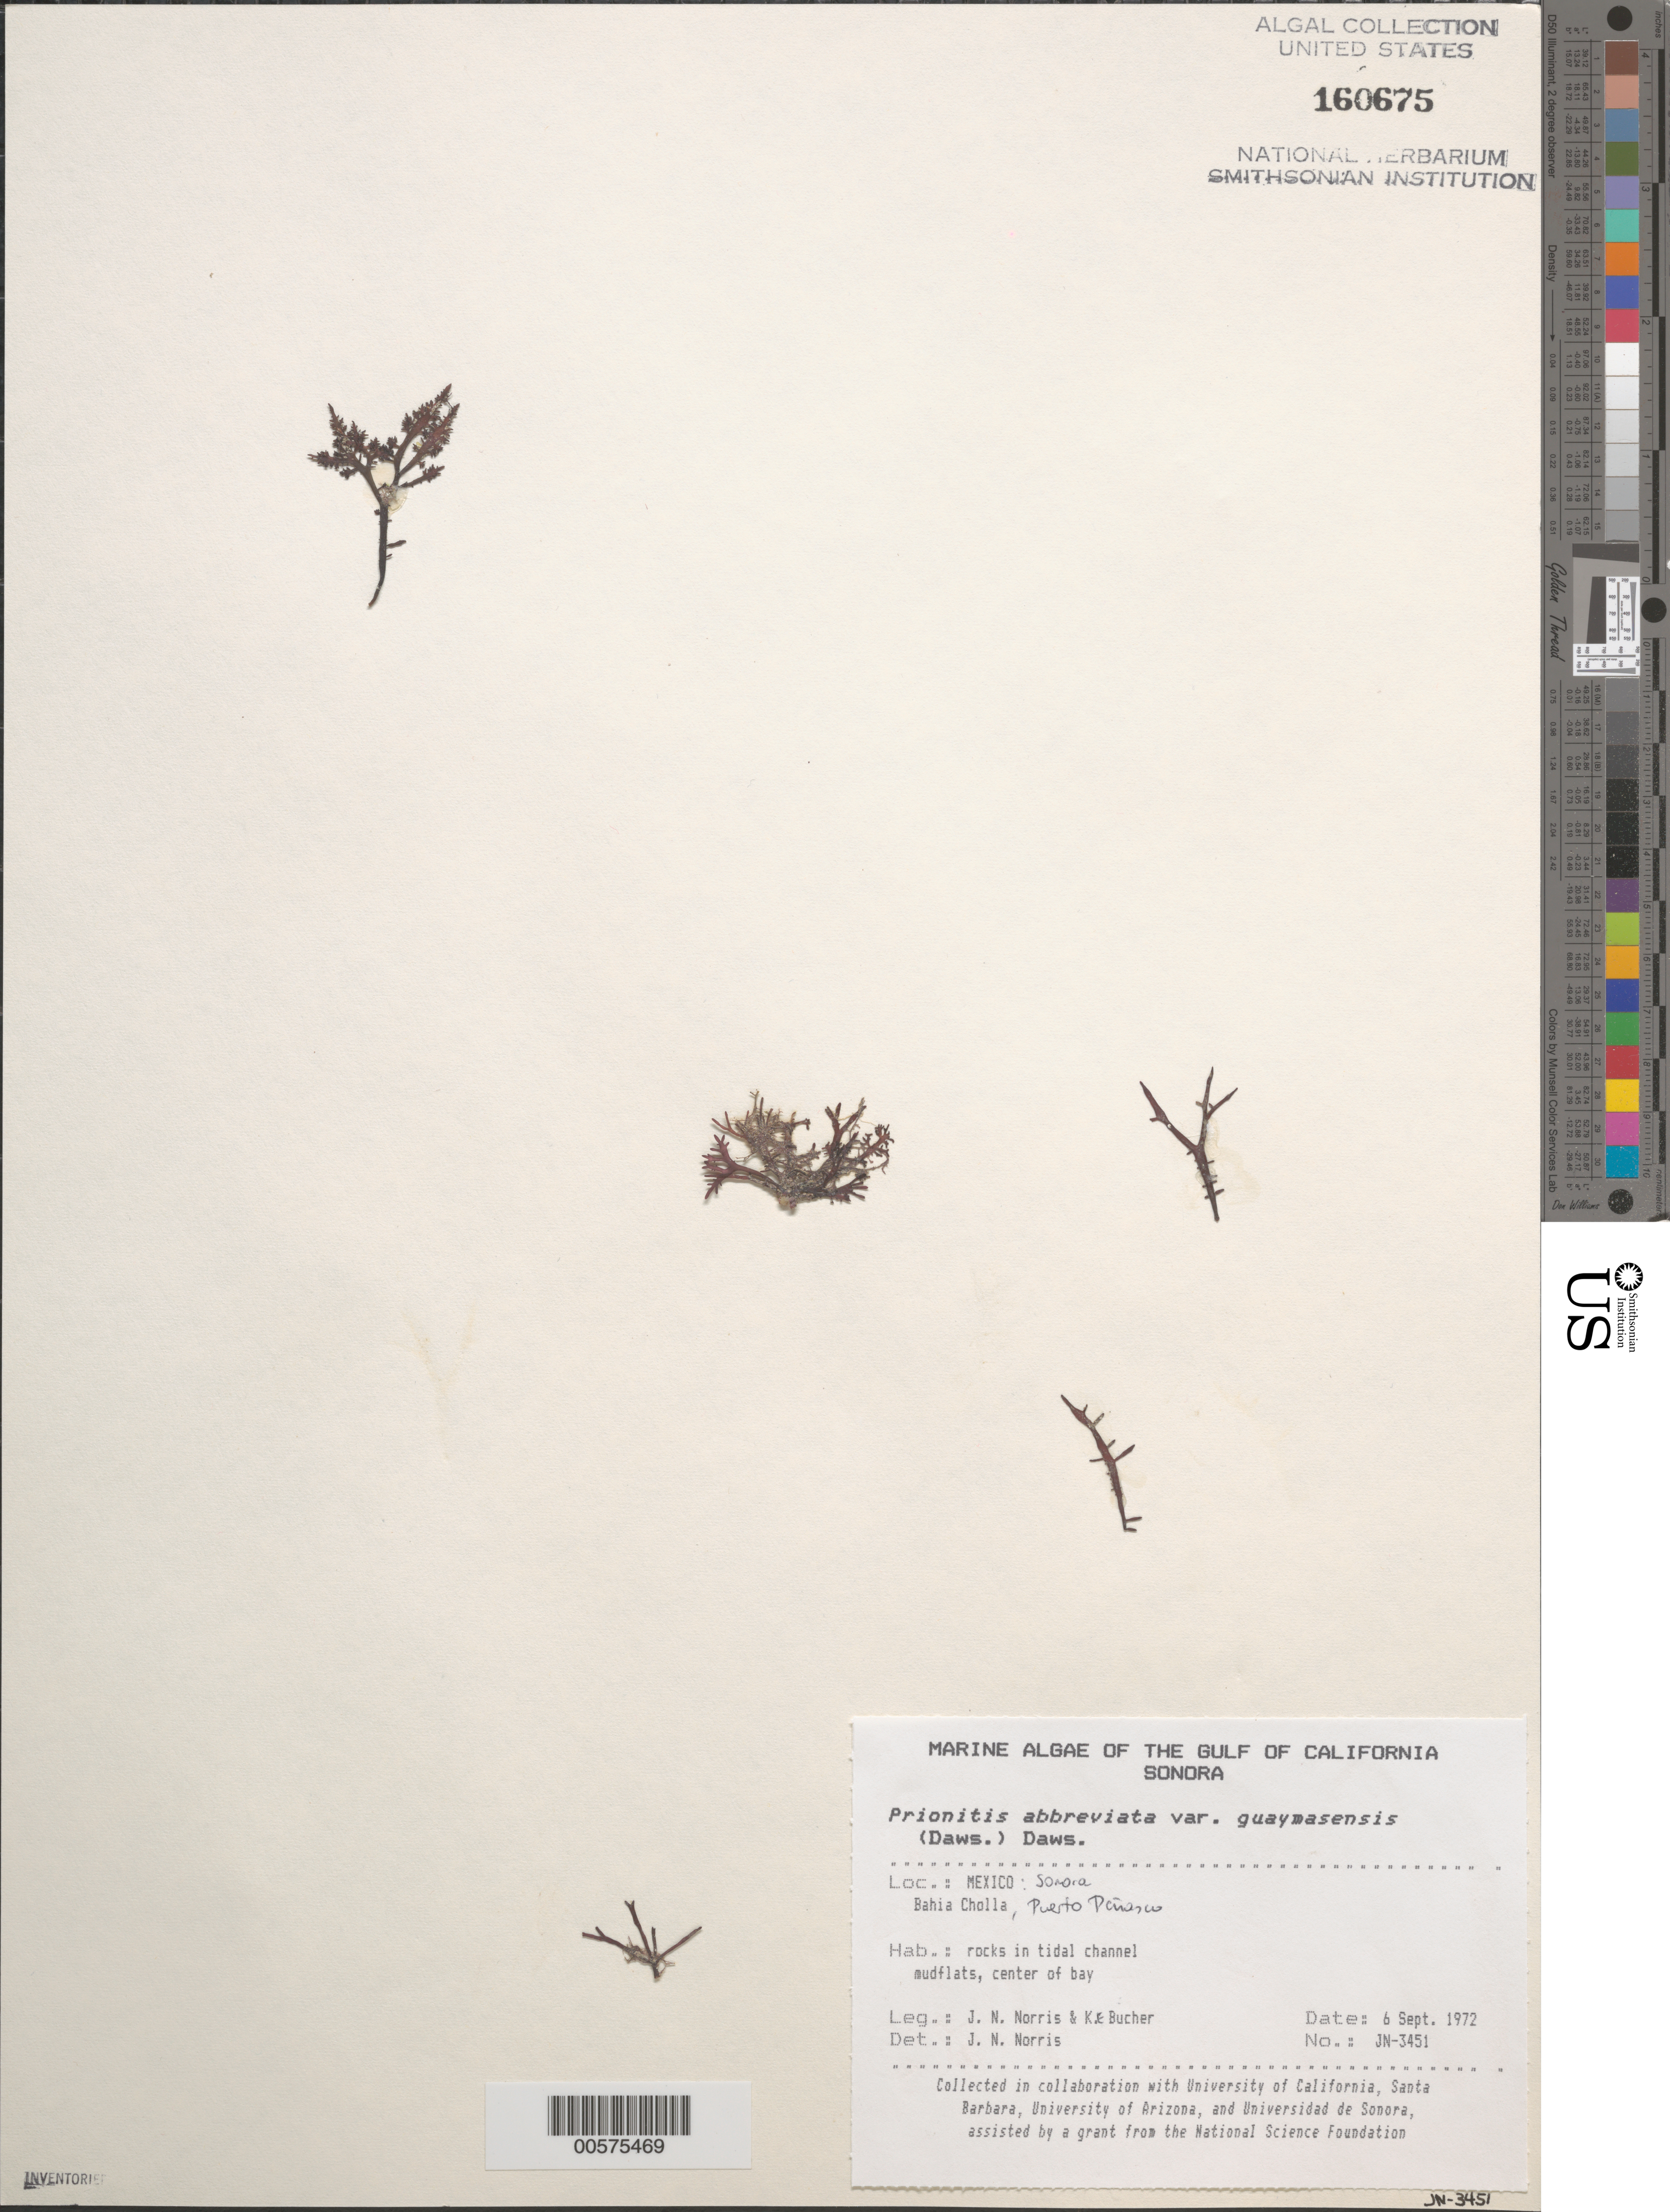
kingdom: Plantae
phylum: Rhodophyta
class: Florideophyceae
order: Cryptonemiales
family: Cryptonemiaceae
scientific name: Prionitis abbreviata var. guaymasensis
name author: (E.Y. Dawson) E.Y. Dawson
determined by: Norris, James N.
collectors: J. N. Norris & K. E. Bucher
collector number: JN-3451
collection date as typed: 06 Sep 1972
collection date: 1972-09-06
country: Mexico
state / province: Sonora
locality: Bahia Cholla, Puerto Penasco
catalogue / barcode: US 160675